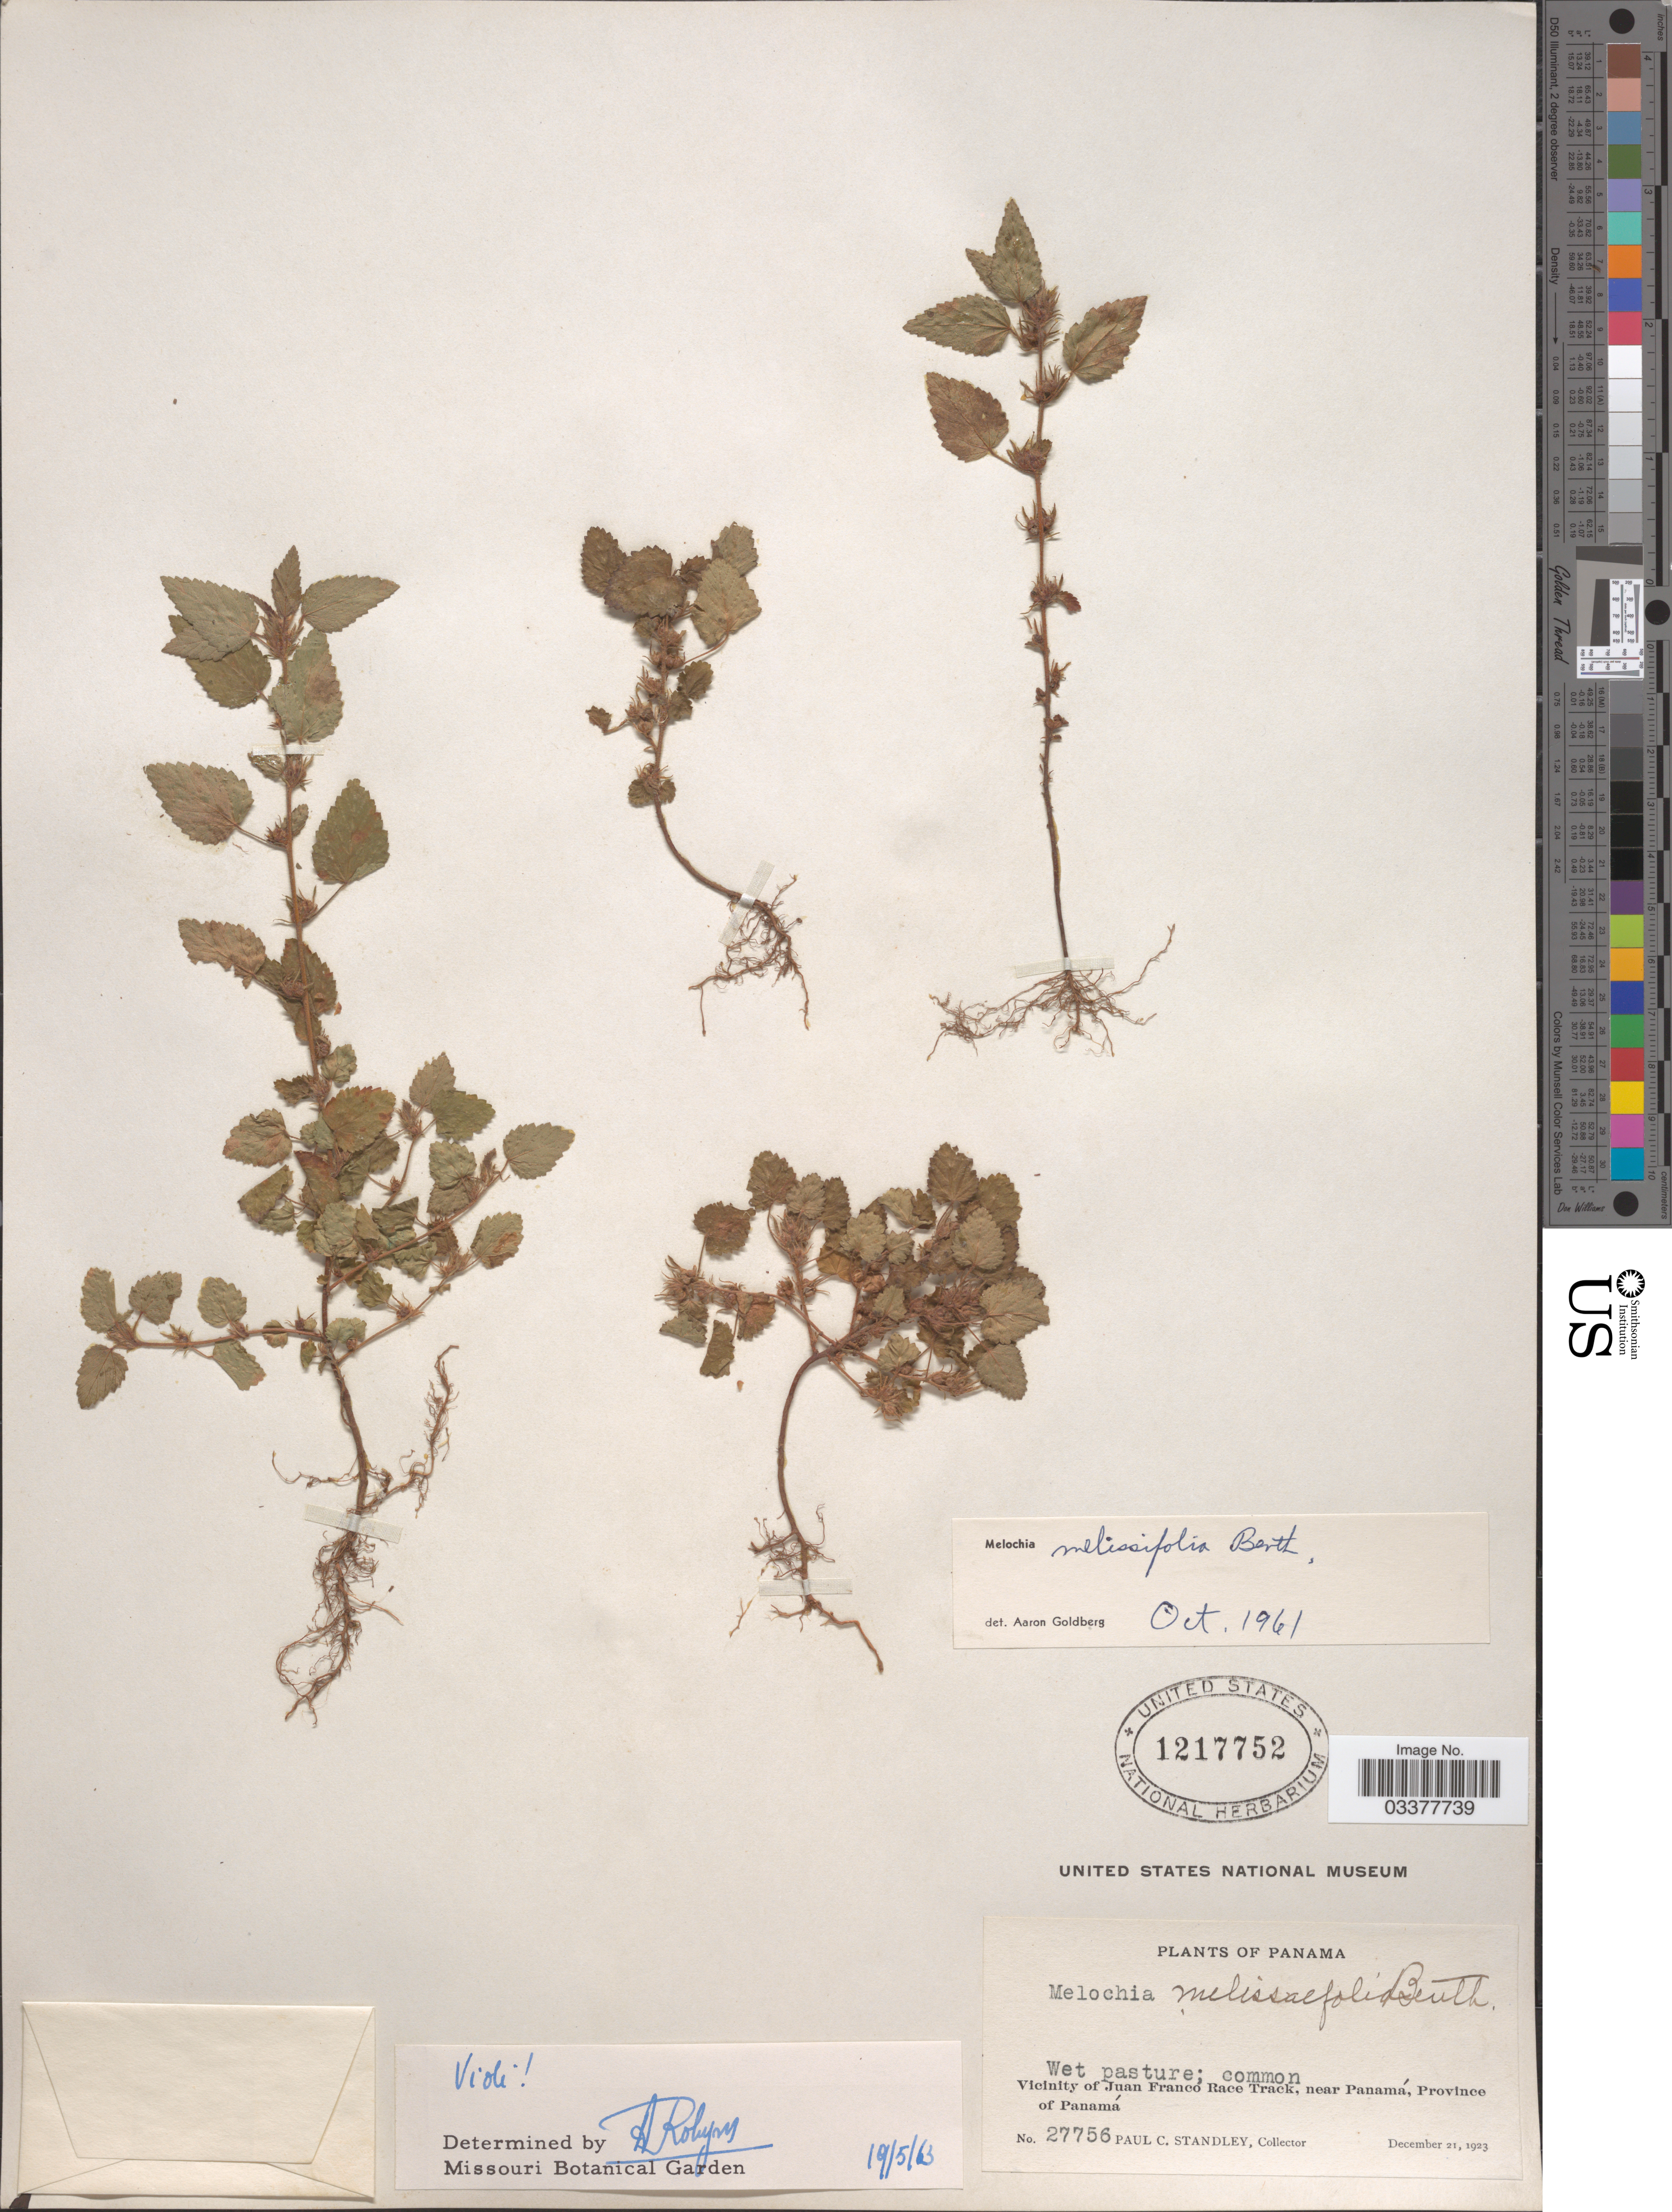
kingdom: Plantae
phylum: Tracheophyta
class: Magnoliopsida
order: Malvales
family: Malvaceae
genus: Melochia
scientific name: Melochia melissifolia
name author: Benth.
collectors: P. C. Standley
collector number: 27756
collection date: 1923-12-21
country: Panama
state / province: Panamá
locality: Vicinity of Juan Franco Race Track, near Panamá.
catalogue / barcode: US 1217752